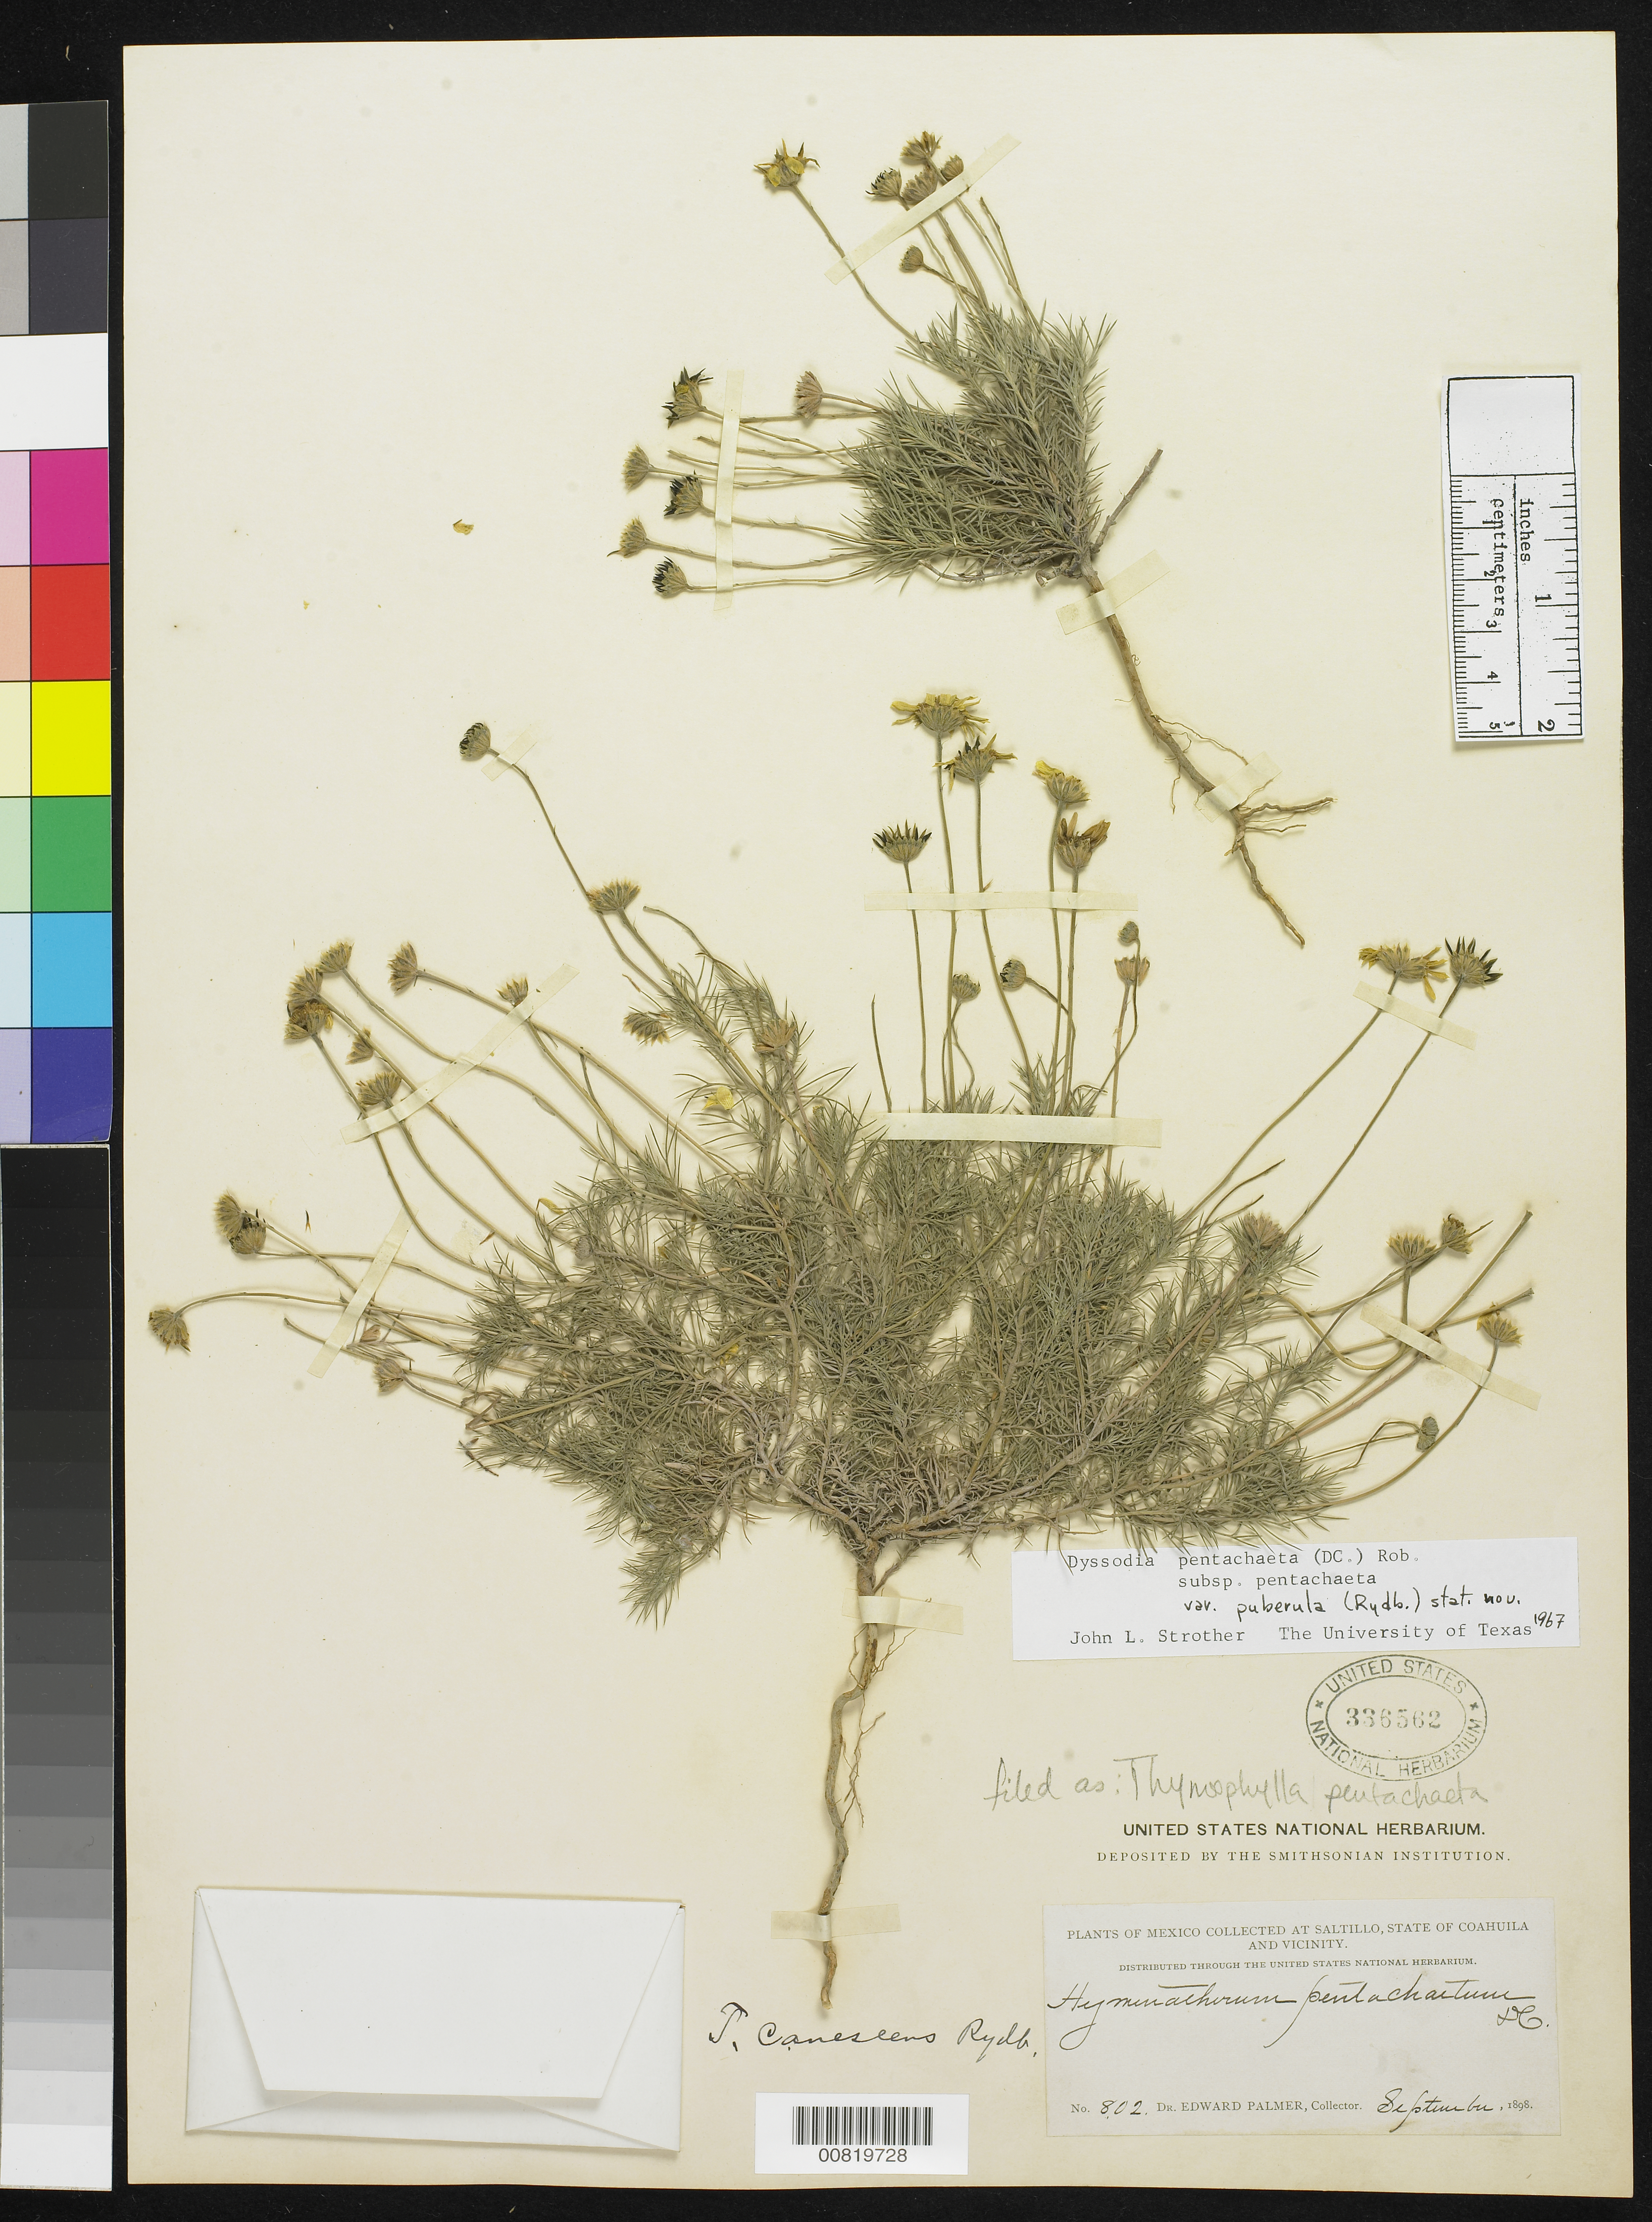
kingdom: Plantae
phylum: Tracheophyta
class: Magnoliopsida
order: Asterales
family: Asteraceae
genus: Thymophylla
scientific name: Thymophylla pentachaeta var. puberula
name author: (Rydb.) Strother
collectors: E. Palmer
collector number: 802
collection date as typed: Sep 1898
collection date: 1898-09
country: Mexico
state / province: Coahuila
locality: Saltillo, Coahuila and vicinity.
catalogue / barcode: US 336562